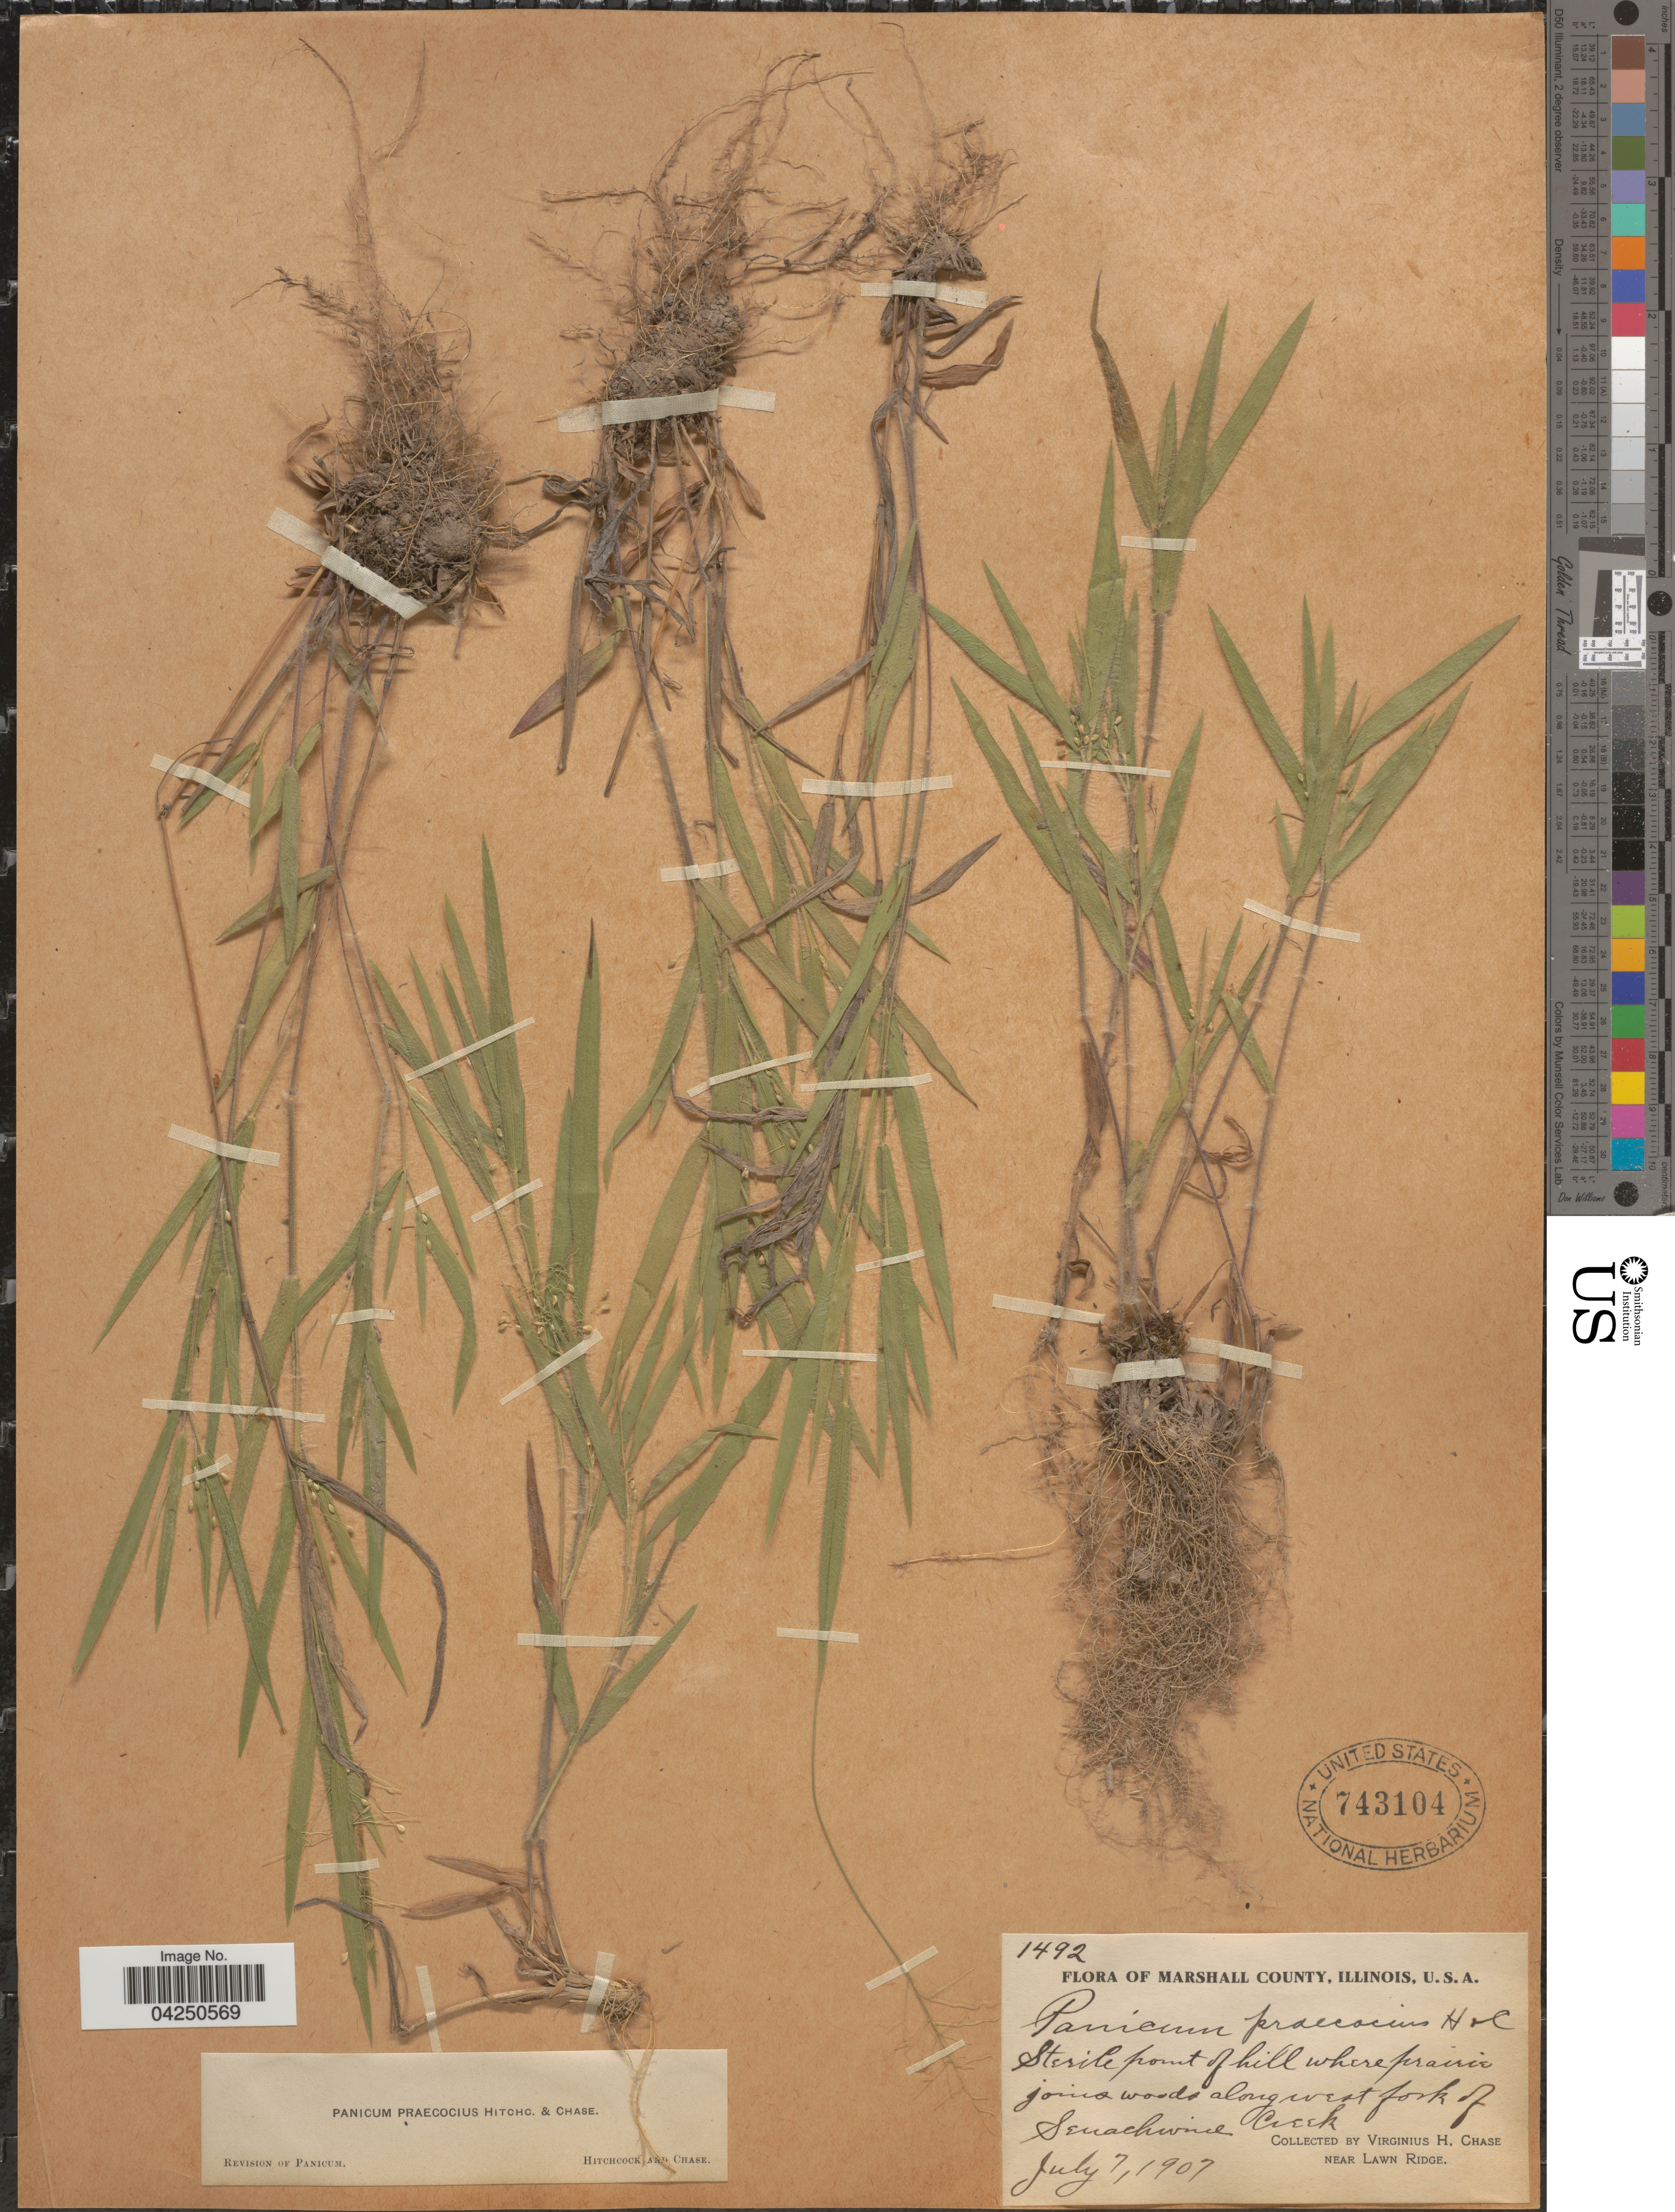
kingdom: Plantae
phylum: Tracheophyta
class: Liliopsida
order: Poales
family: Poaceae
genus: Dichanthelium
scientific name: Dichanthelium acuminatum var. acuminatum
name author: (Sw.) Gould & C.A. Clark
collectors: V. H. Chase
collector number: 1492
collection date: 1907-07-07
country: United States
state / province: Illinois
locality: Marshall County. Sterile point of hill where prairie joins woods along west fork of Senachwine Creek. Near Lawn Ridge.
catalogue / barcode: US 743104